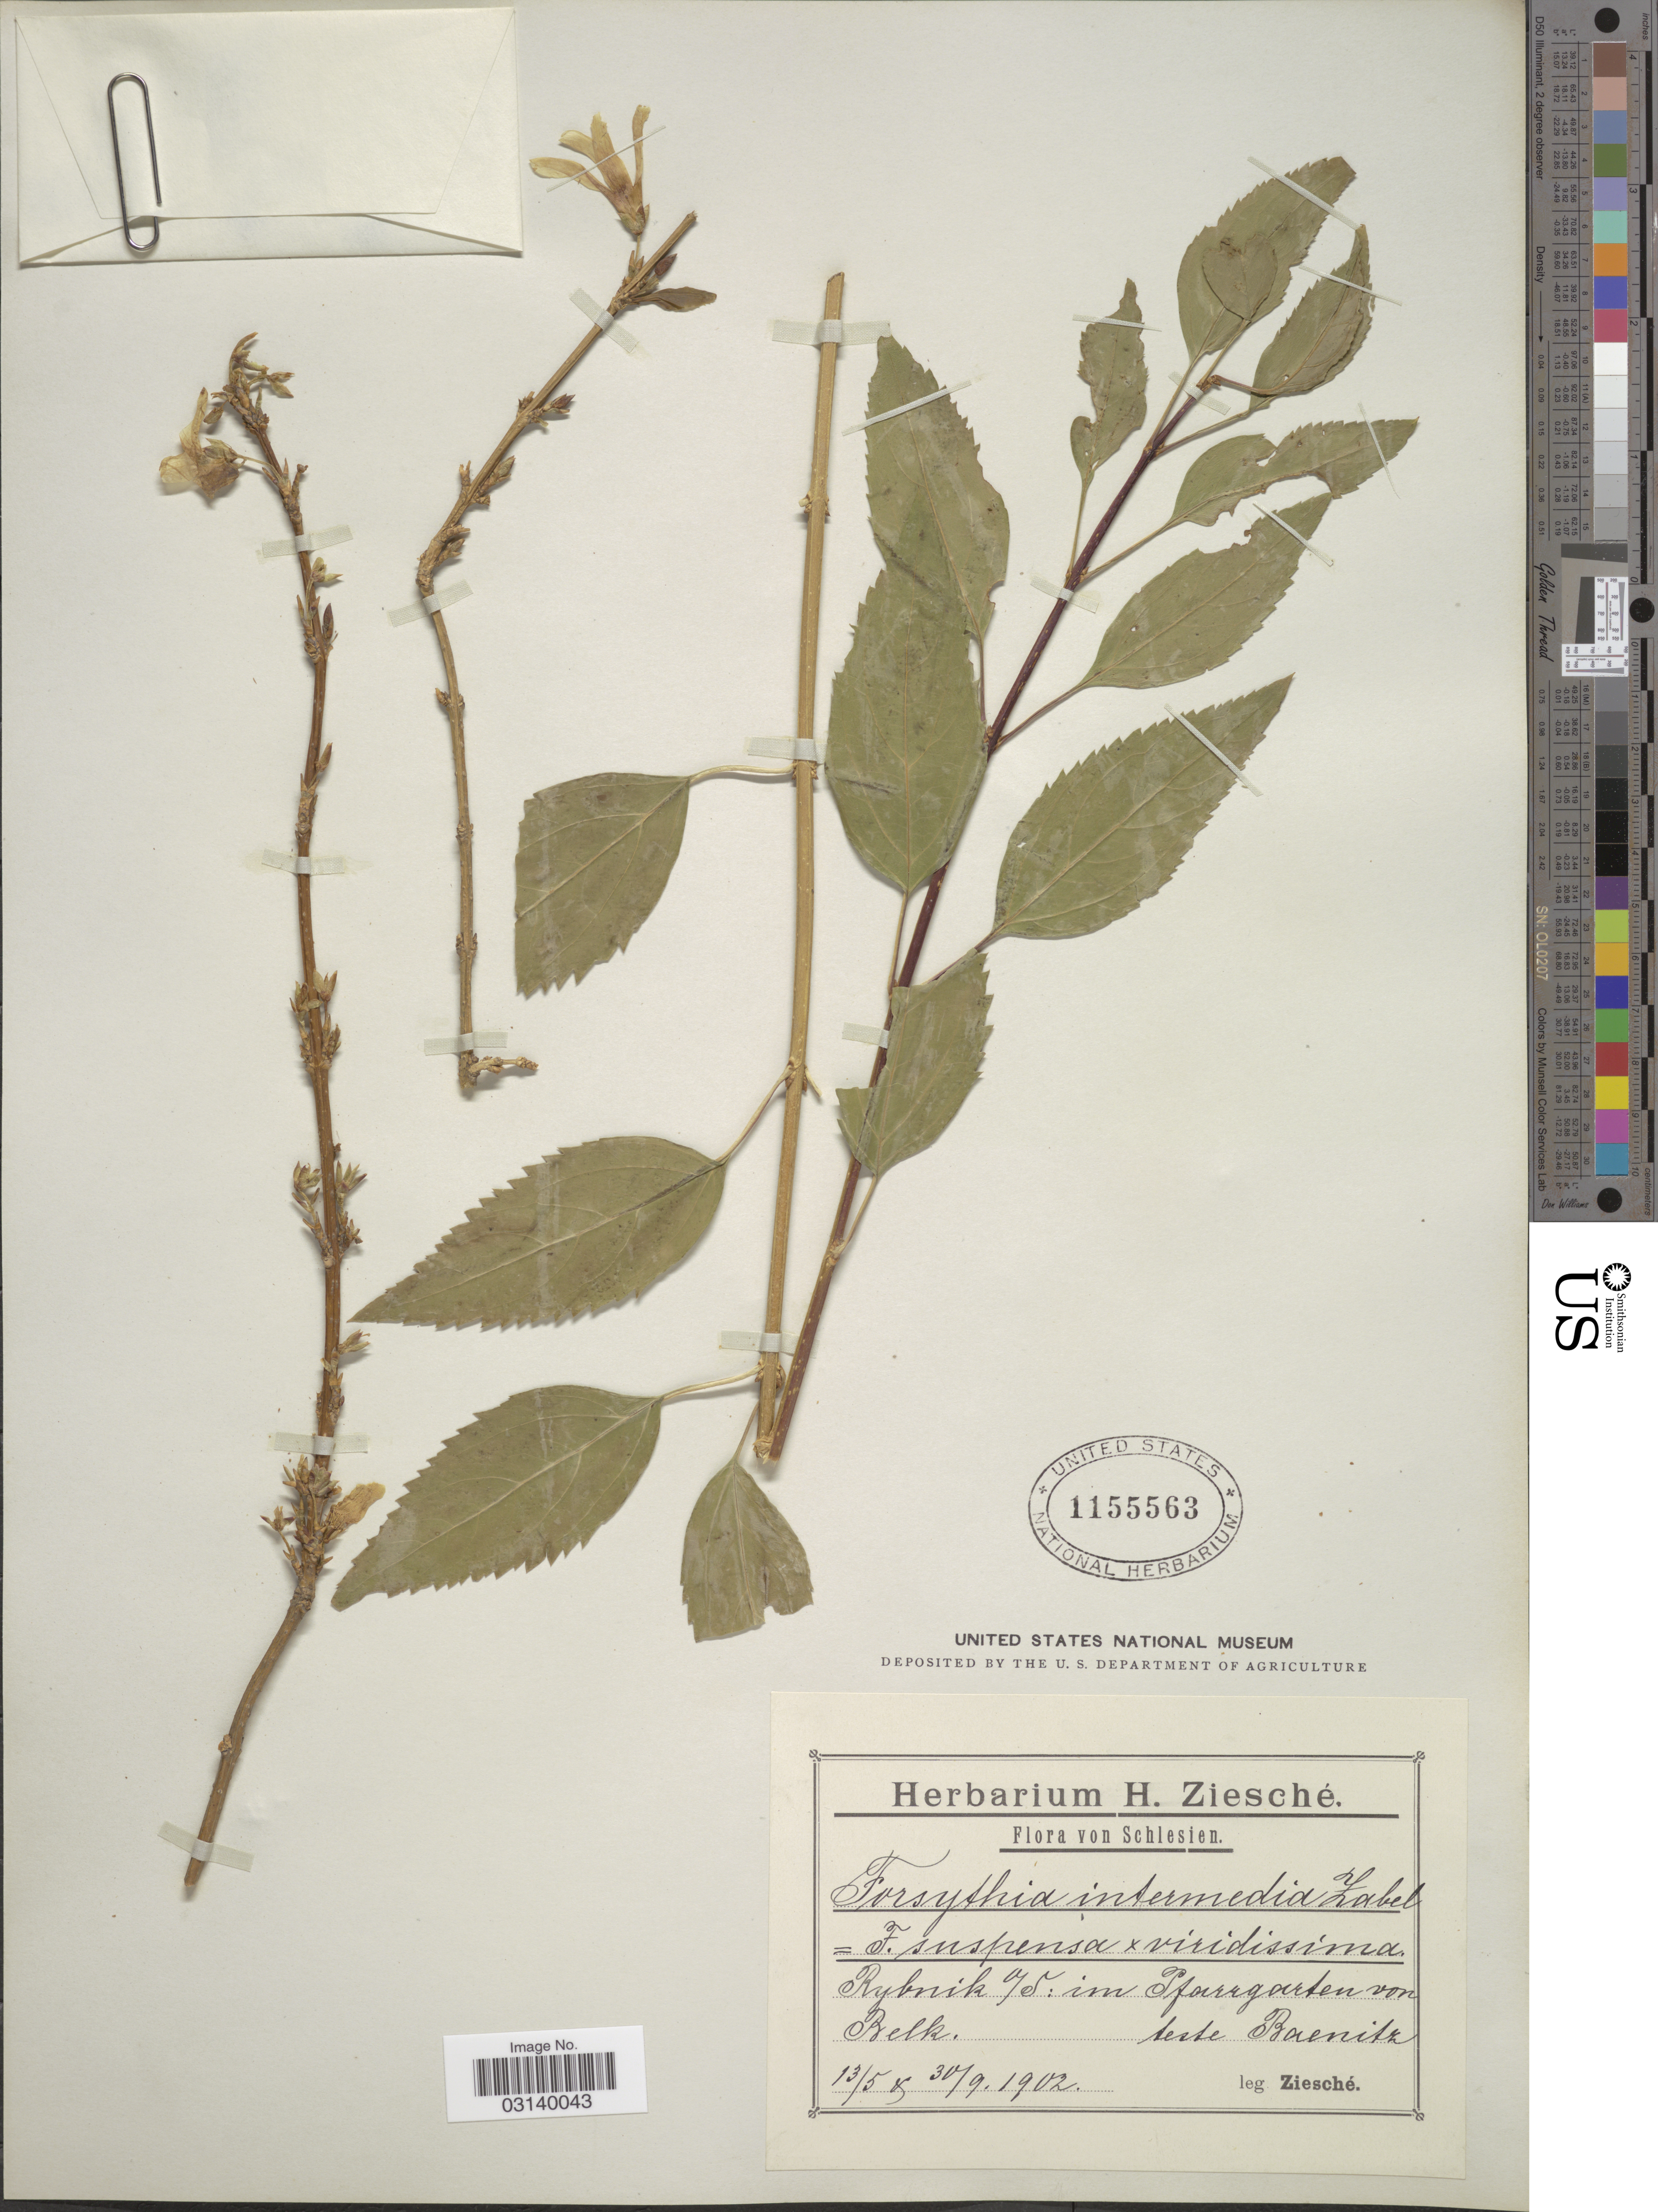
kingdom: Plantae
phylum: Tracheophyta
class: Magnoliopsida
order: Lamiales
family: Oleaceae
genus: Forsythia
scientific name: Forsythia suspensa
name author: (Thunb.) Vahl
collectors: H. Ziesché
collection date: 1902-05-13/1902-09-30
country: Poland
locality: Schlesien. Rybnik v/S: im Ifarrgarten von Belk, teste Baenitz.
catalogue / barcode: US 1155563